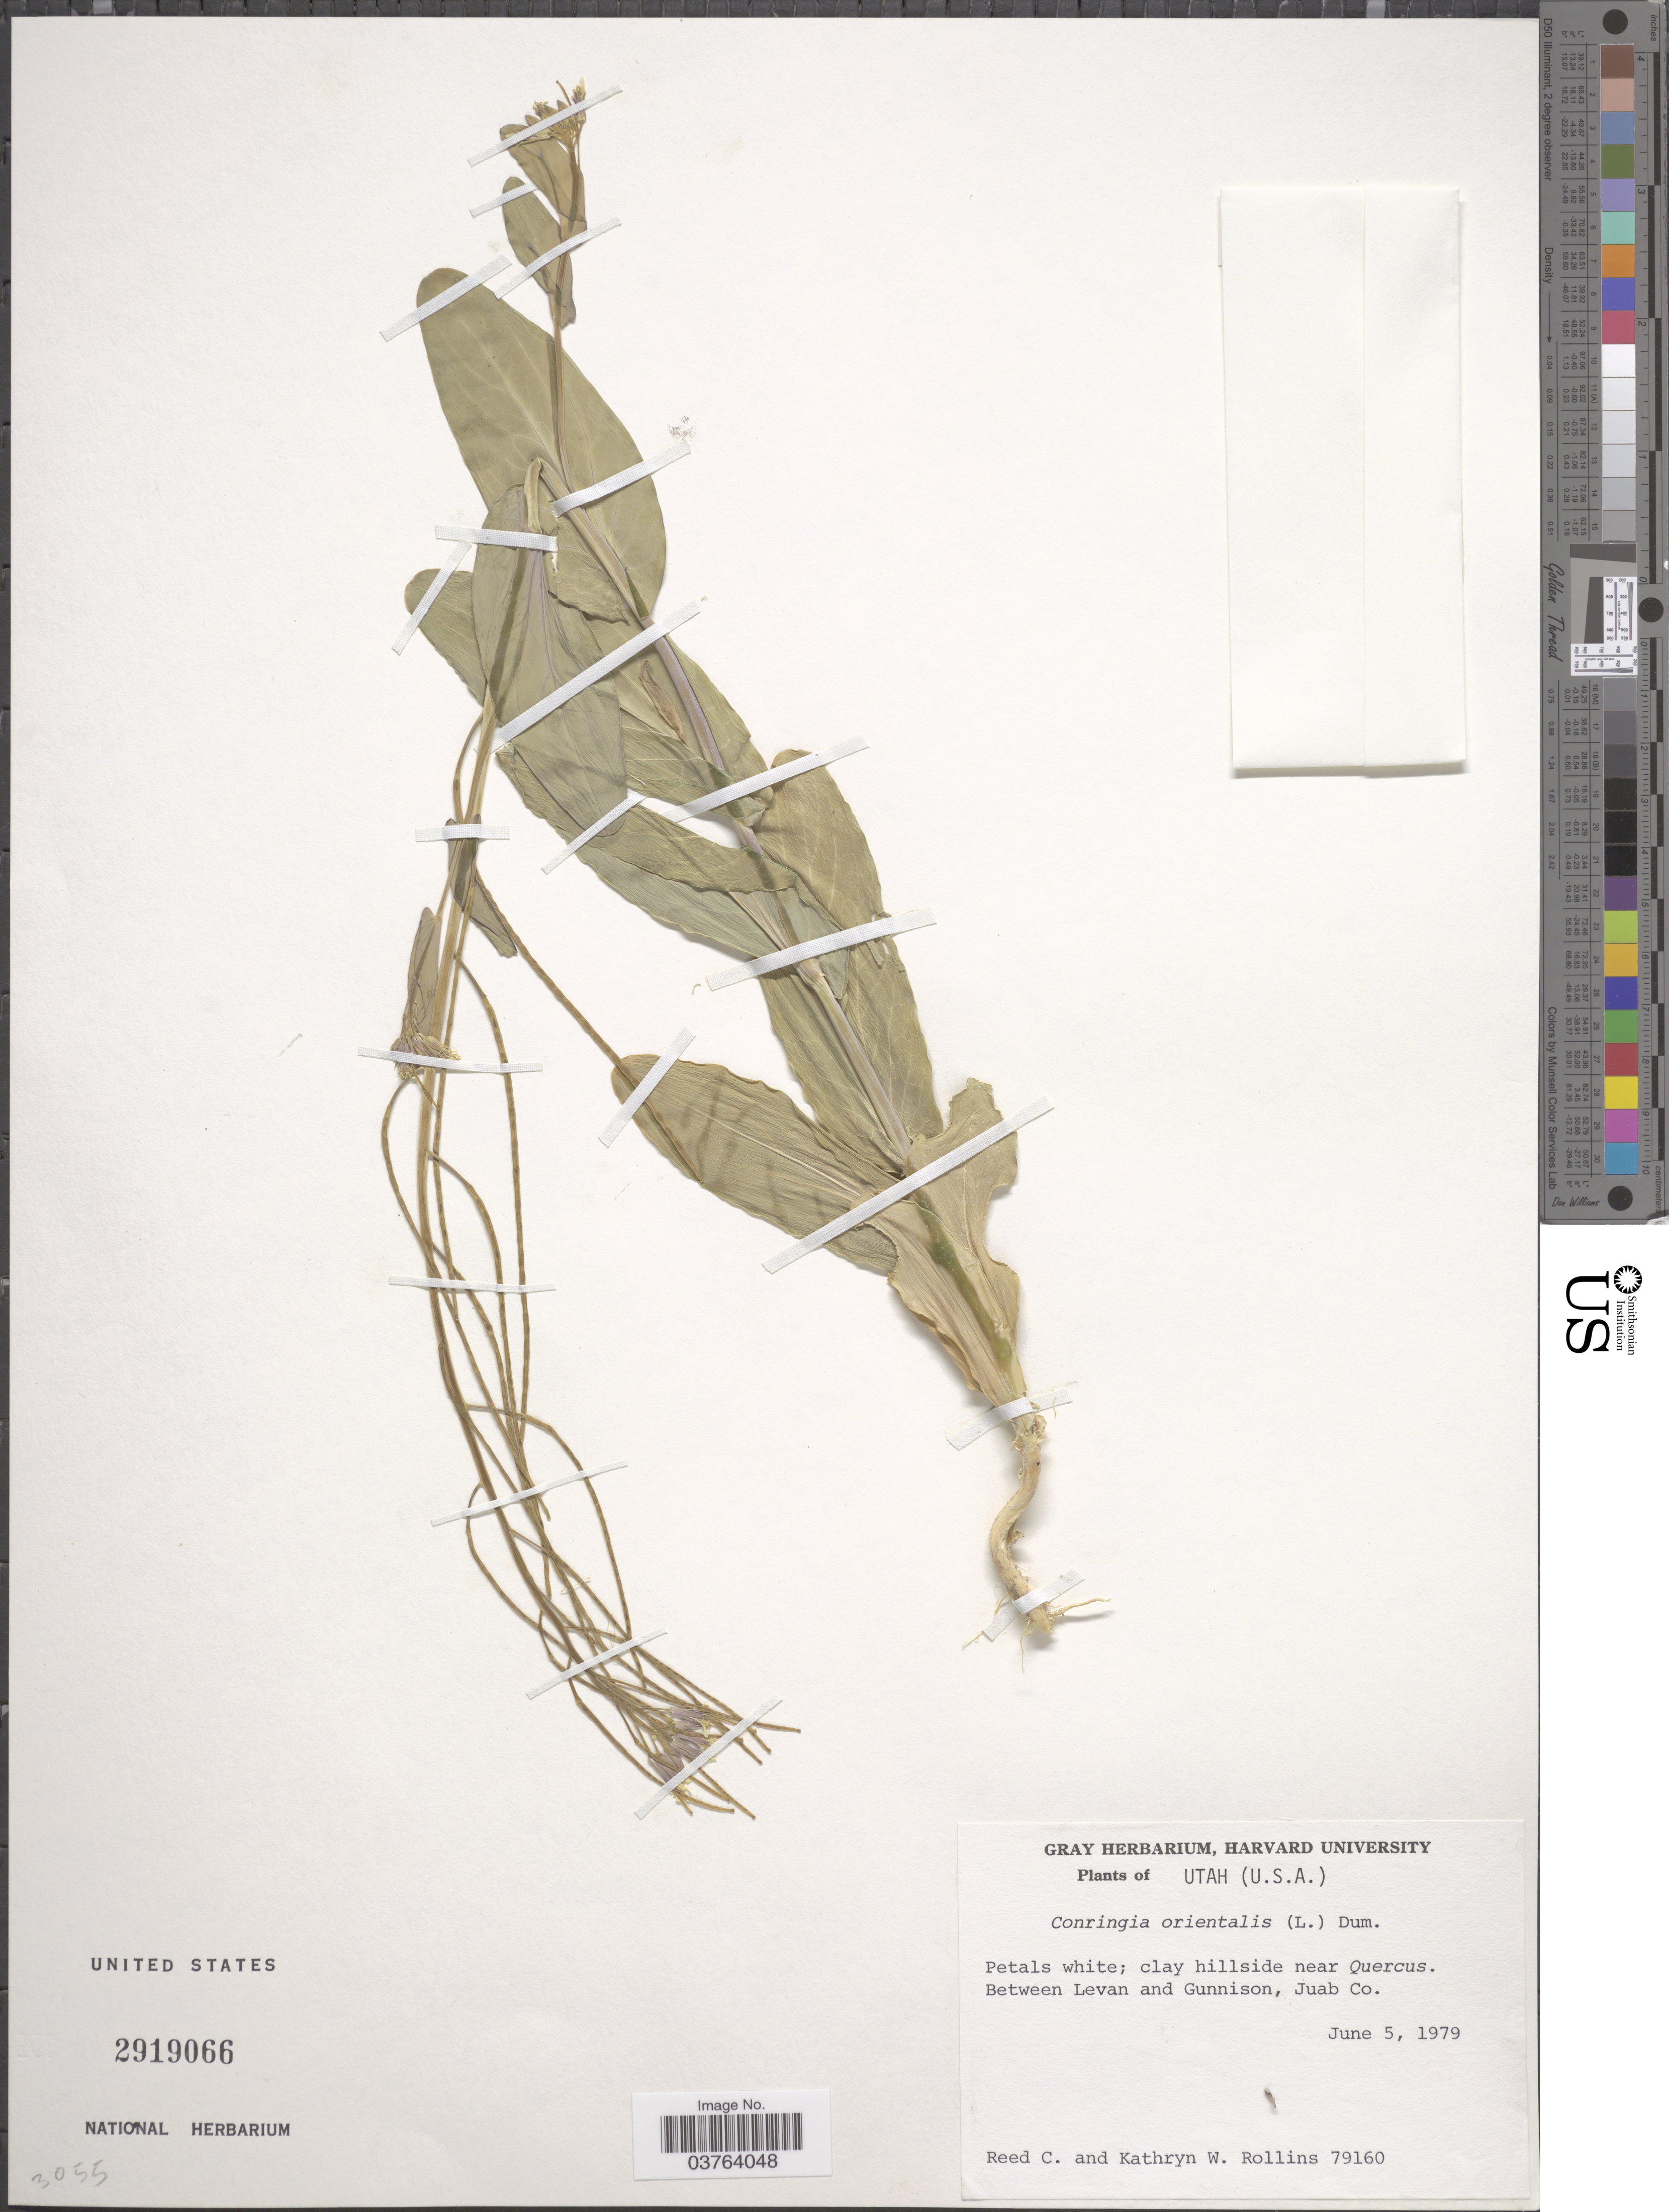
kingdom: Plantae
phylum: Tracheophyta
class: Magnoliopsida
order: Brassicales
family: Brassicaceae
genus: Conringia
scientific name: Conringia orientalis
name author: (L.) C. Presl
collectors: R. C. Rollins & K. W. Rollins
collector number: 79160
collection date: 1979-06-05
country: United States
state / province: Utah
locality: Between Levan and Gunnison, Juab Co.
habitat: clay hillside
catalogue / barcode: US 2919066